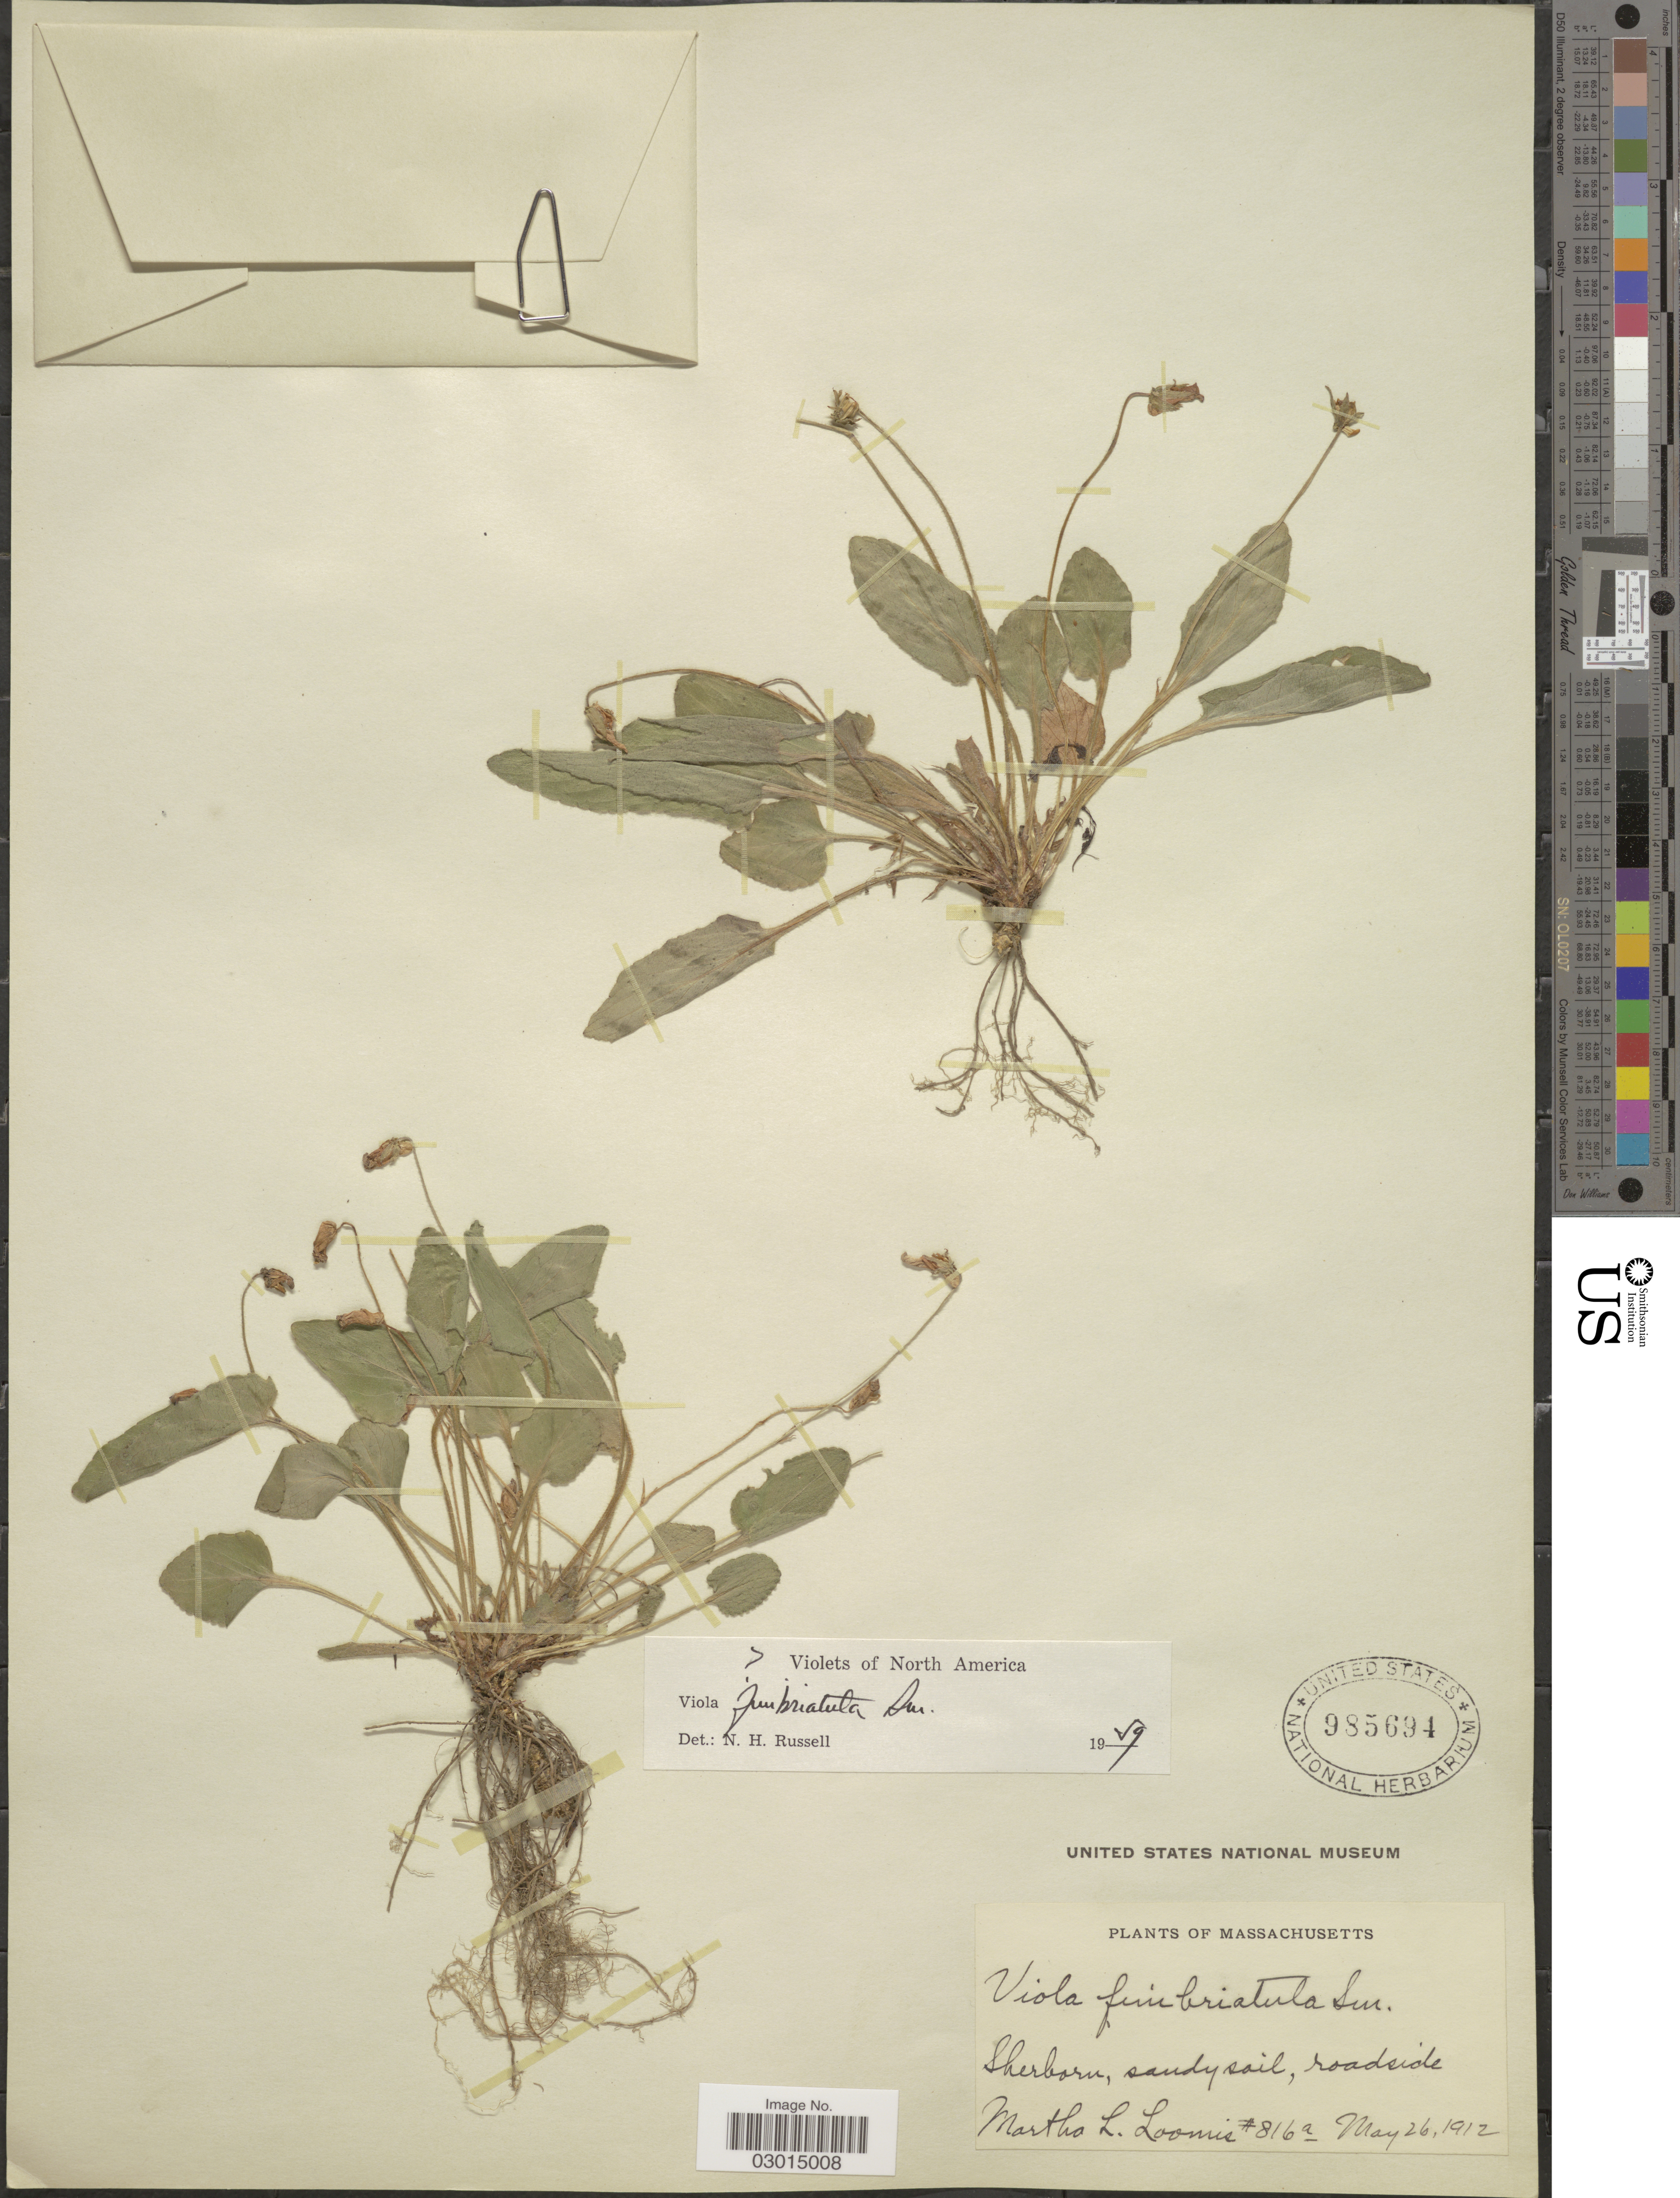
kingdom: Plantae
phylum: Tracheophyta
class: Magnoliopsida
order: Malpighiales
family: Violaceae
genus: Viola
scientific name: Viola fimbriatula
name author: Small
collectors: M. L. Loomis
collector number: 816a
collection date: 1912-05-26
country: United States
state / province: Massachusetts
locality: Sherbaru, sandy soil, roadside.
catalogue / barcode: US 985694